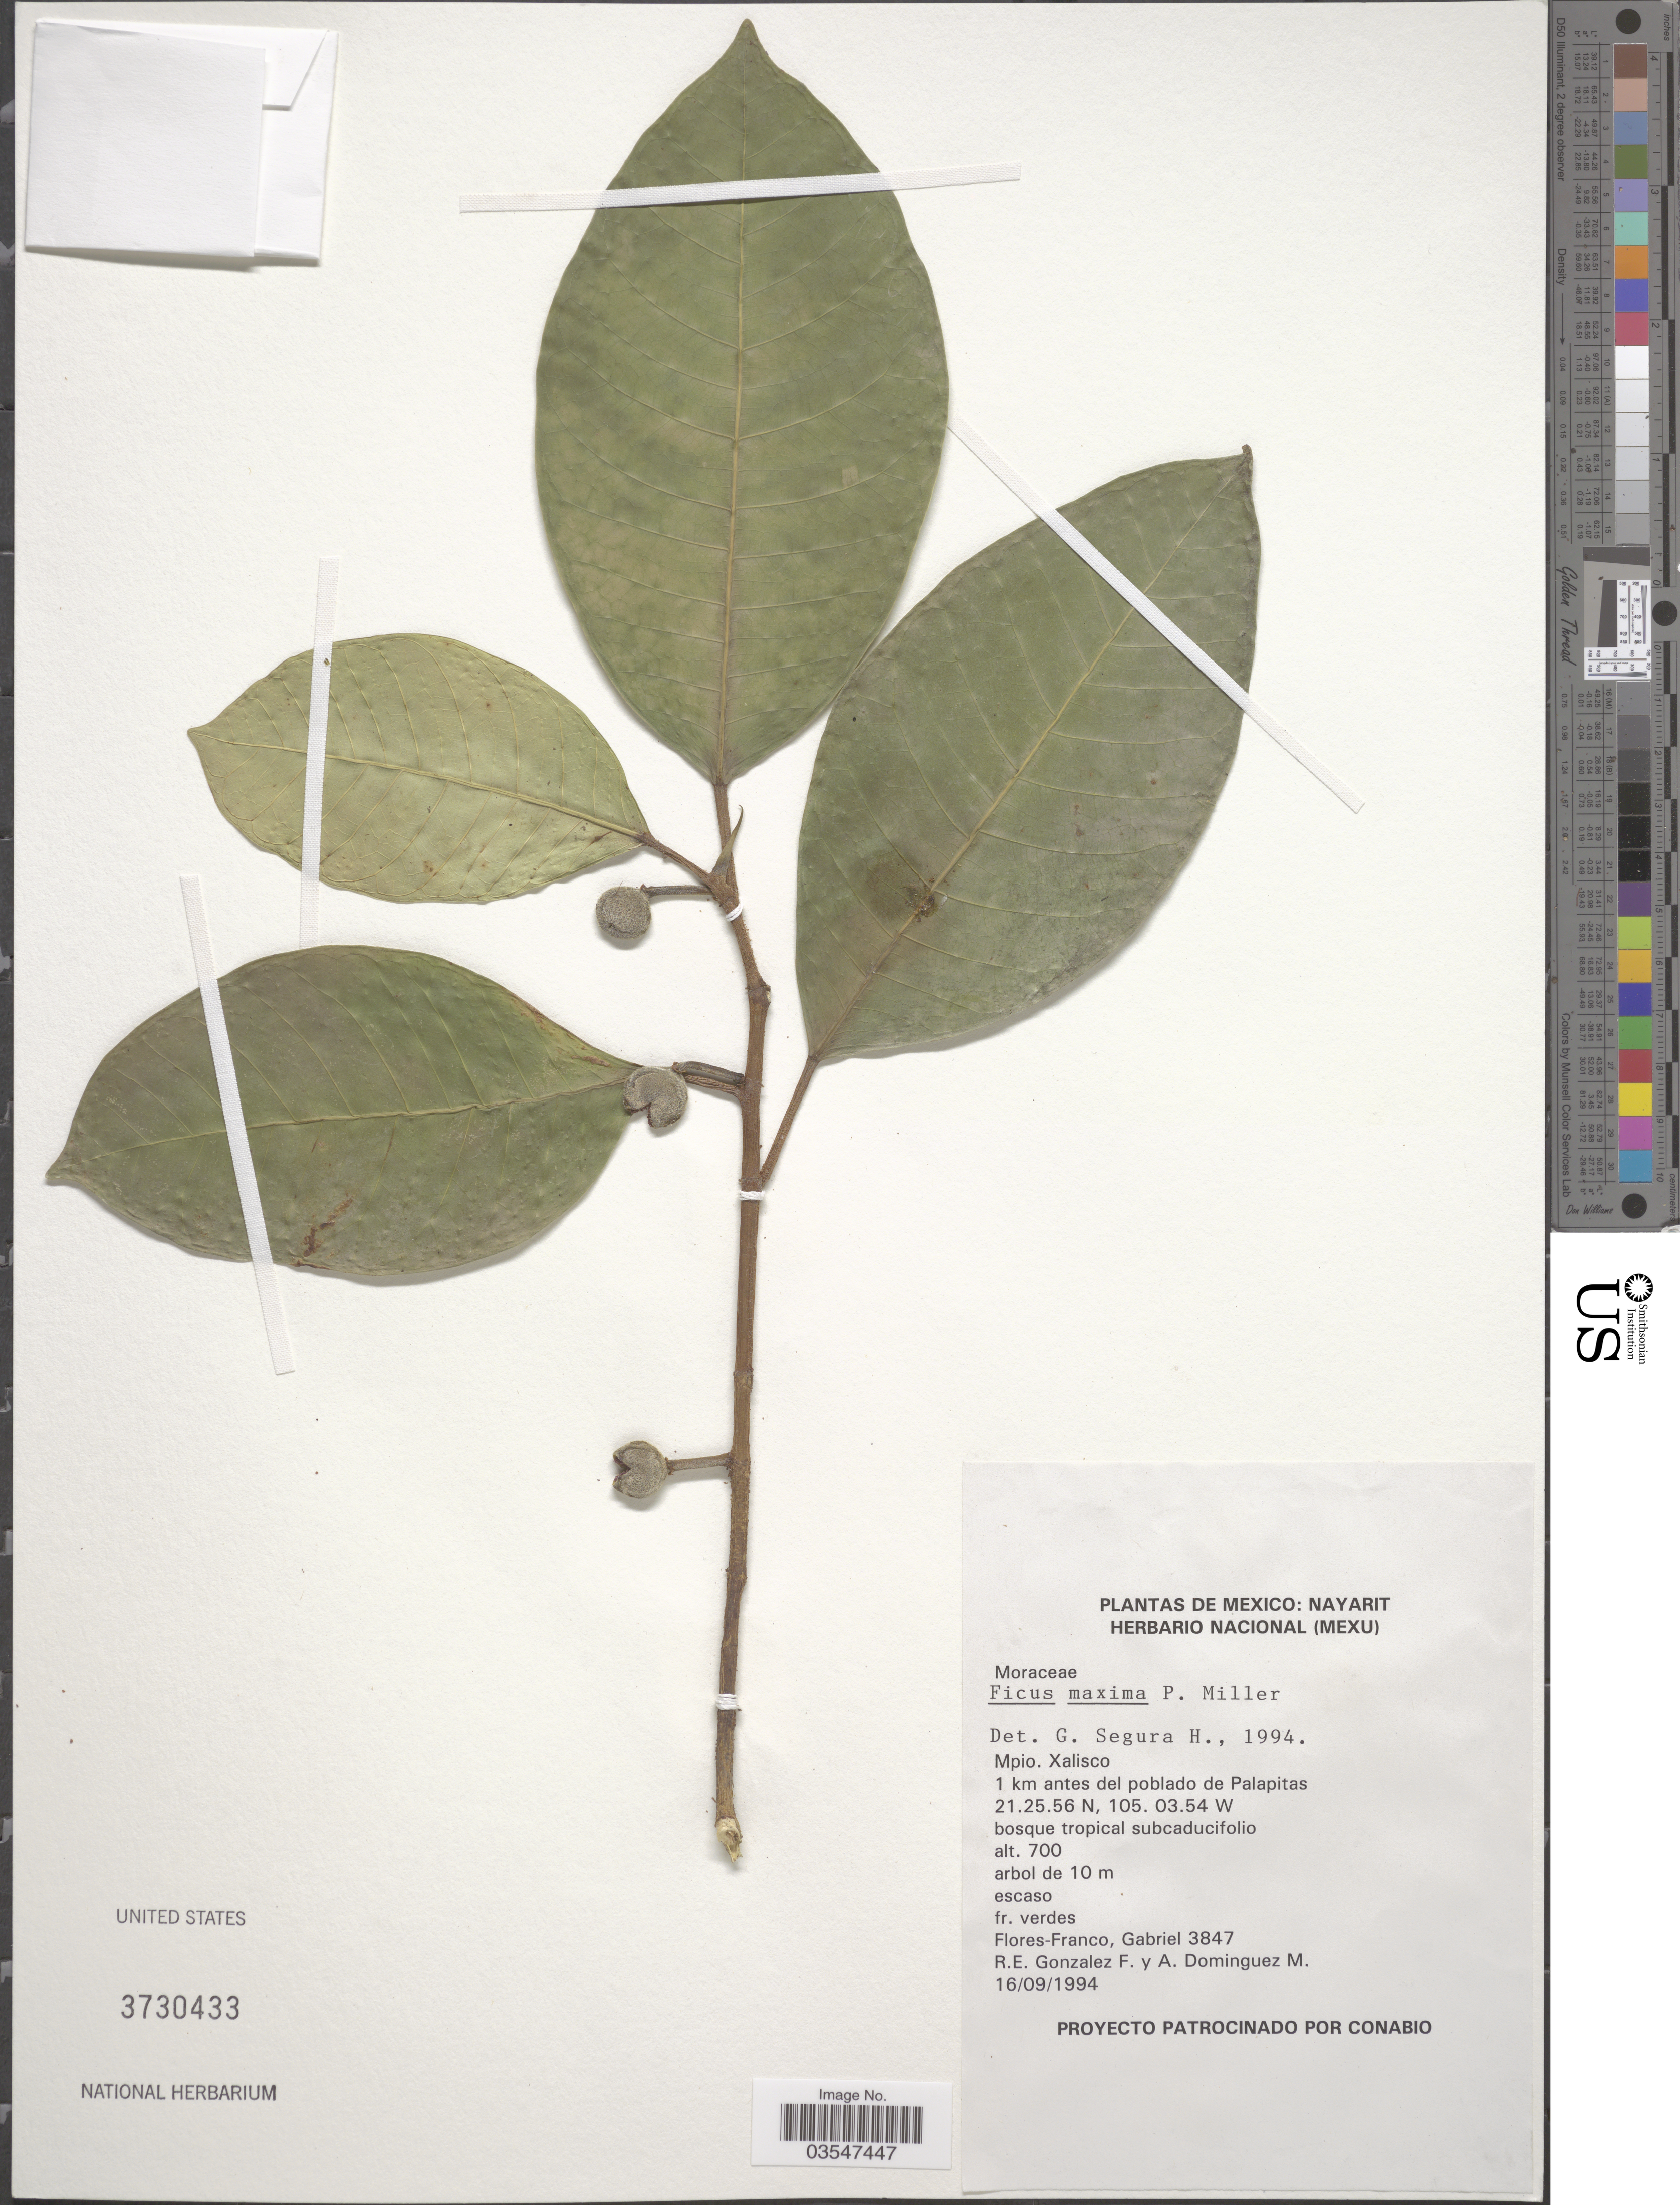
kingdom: Plantae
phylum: Tracheophyta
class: Magnoliopsida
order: Rosales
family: Moraceae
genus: Ficus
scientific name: Ficus maxima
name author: Mill.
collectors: G. Flores F., R. E. Gonzalez F. & A. Dominguez M.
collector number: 3847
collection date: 1994-09-16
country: Mexico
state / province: Nayarit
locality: Mpio. Xalisco. 1 km antes del poblado de Palapitas.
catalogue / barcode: US 3730433